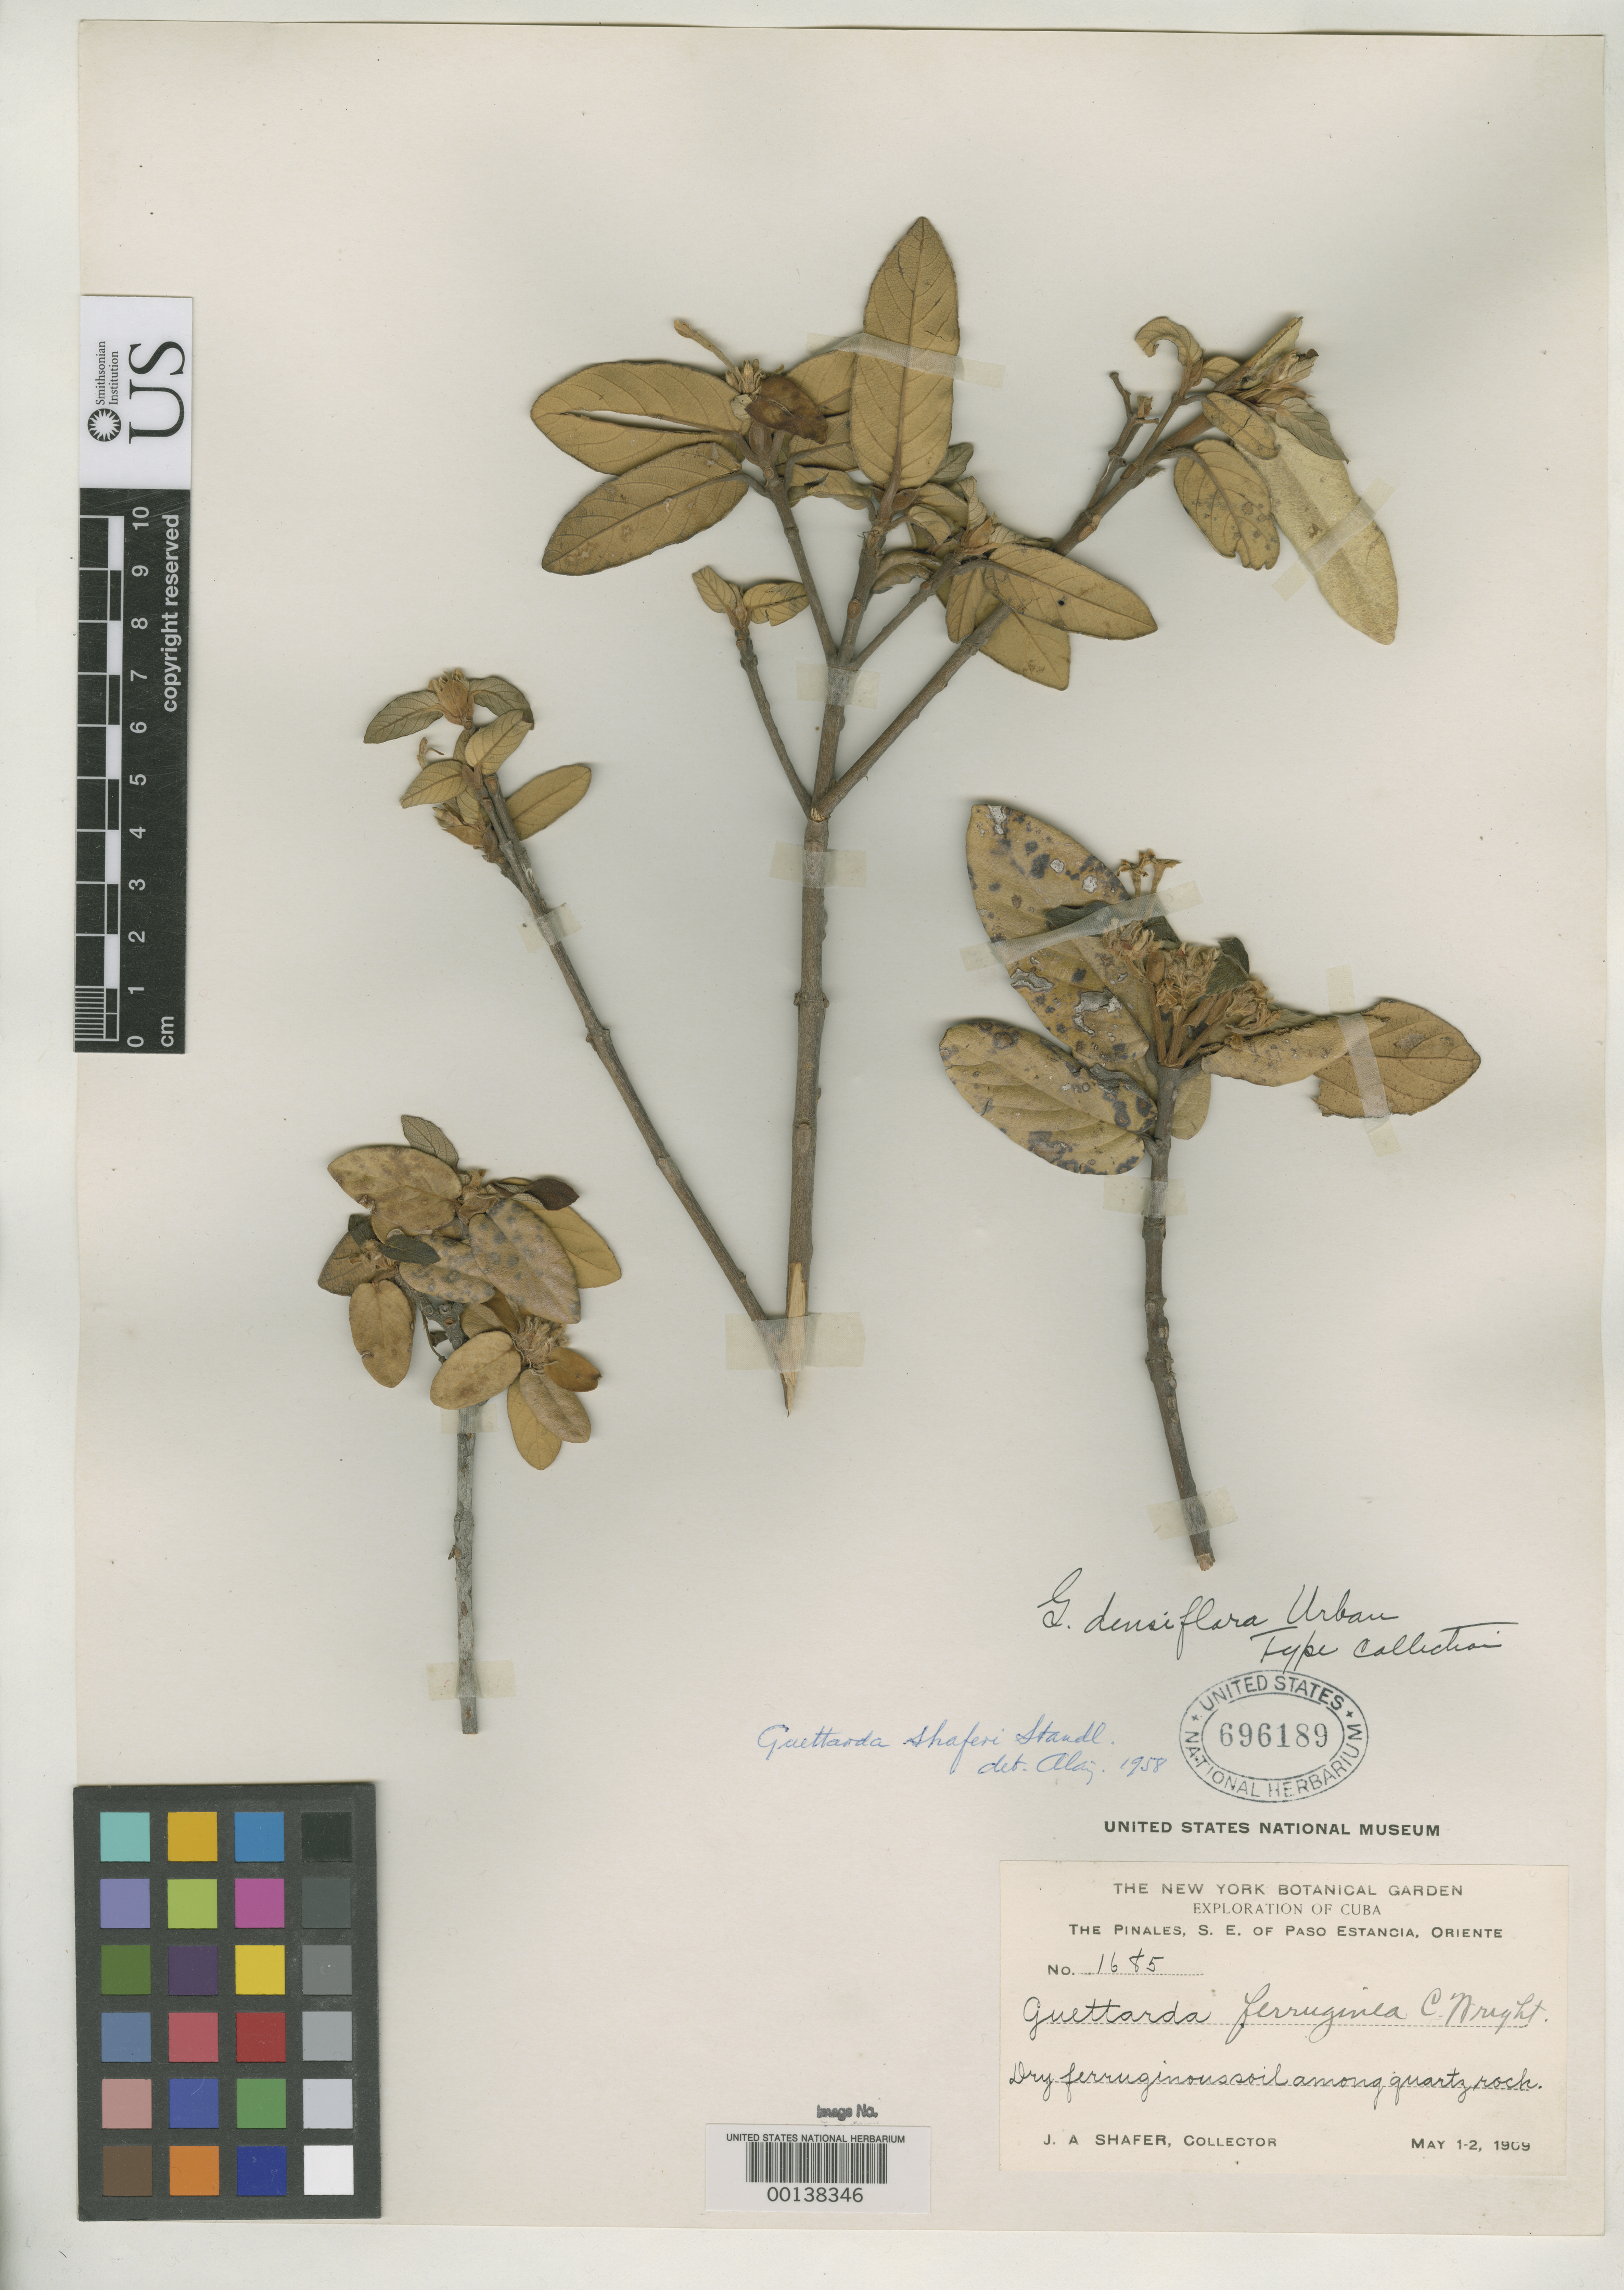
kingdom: Plantae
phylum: Tracheophyta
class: Magnoliopsida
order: Gentianales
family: Rubiaceae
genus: Guettarda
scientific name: Guettarda densiflora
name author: Urb.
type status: Isotype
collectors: J. A. Shafer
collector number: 1685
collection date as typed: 01 May 1904 to 02 May 1909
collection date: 1904-05-01/1909-05-02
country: Cuba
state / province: Oriente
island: Greater Antilles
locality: Near Paso Estancia.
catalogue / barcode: US 696189